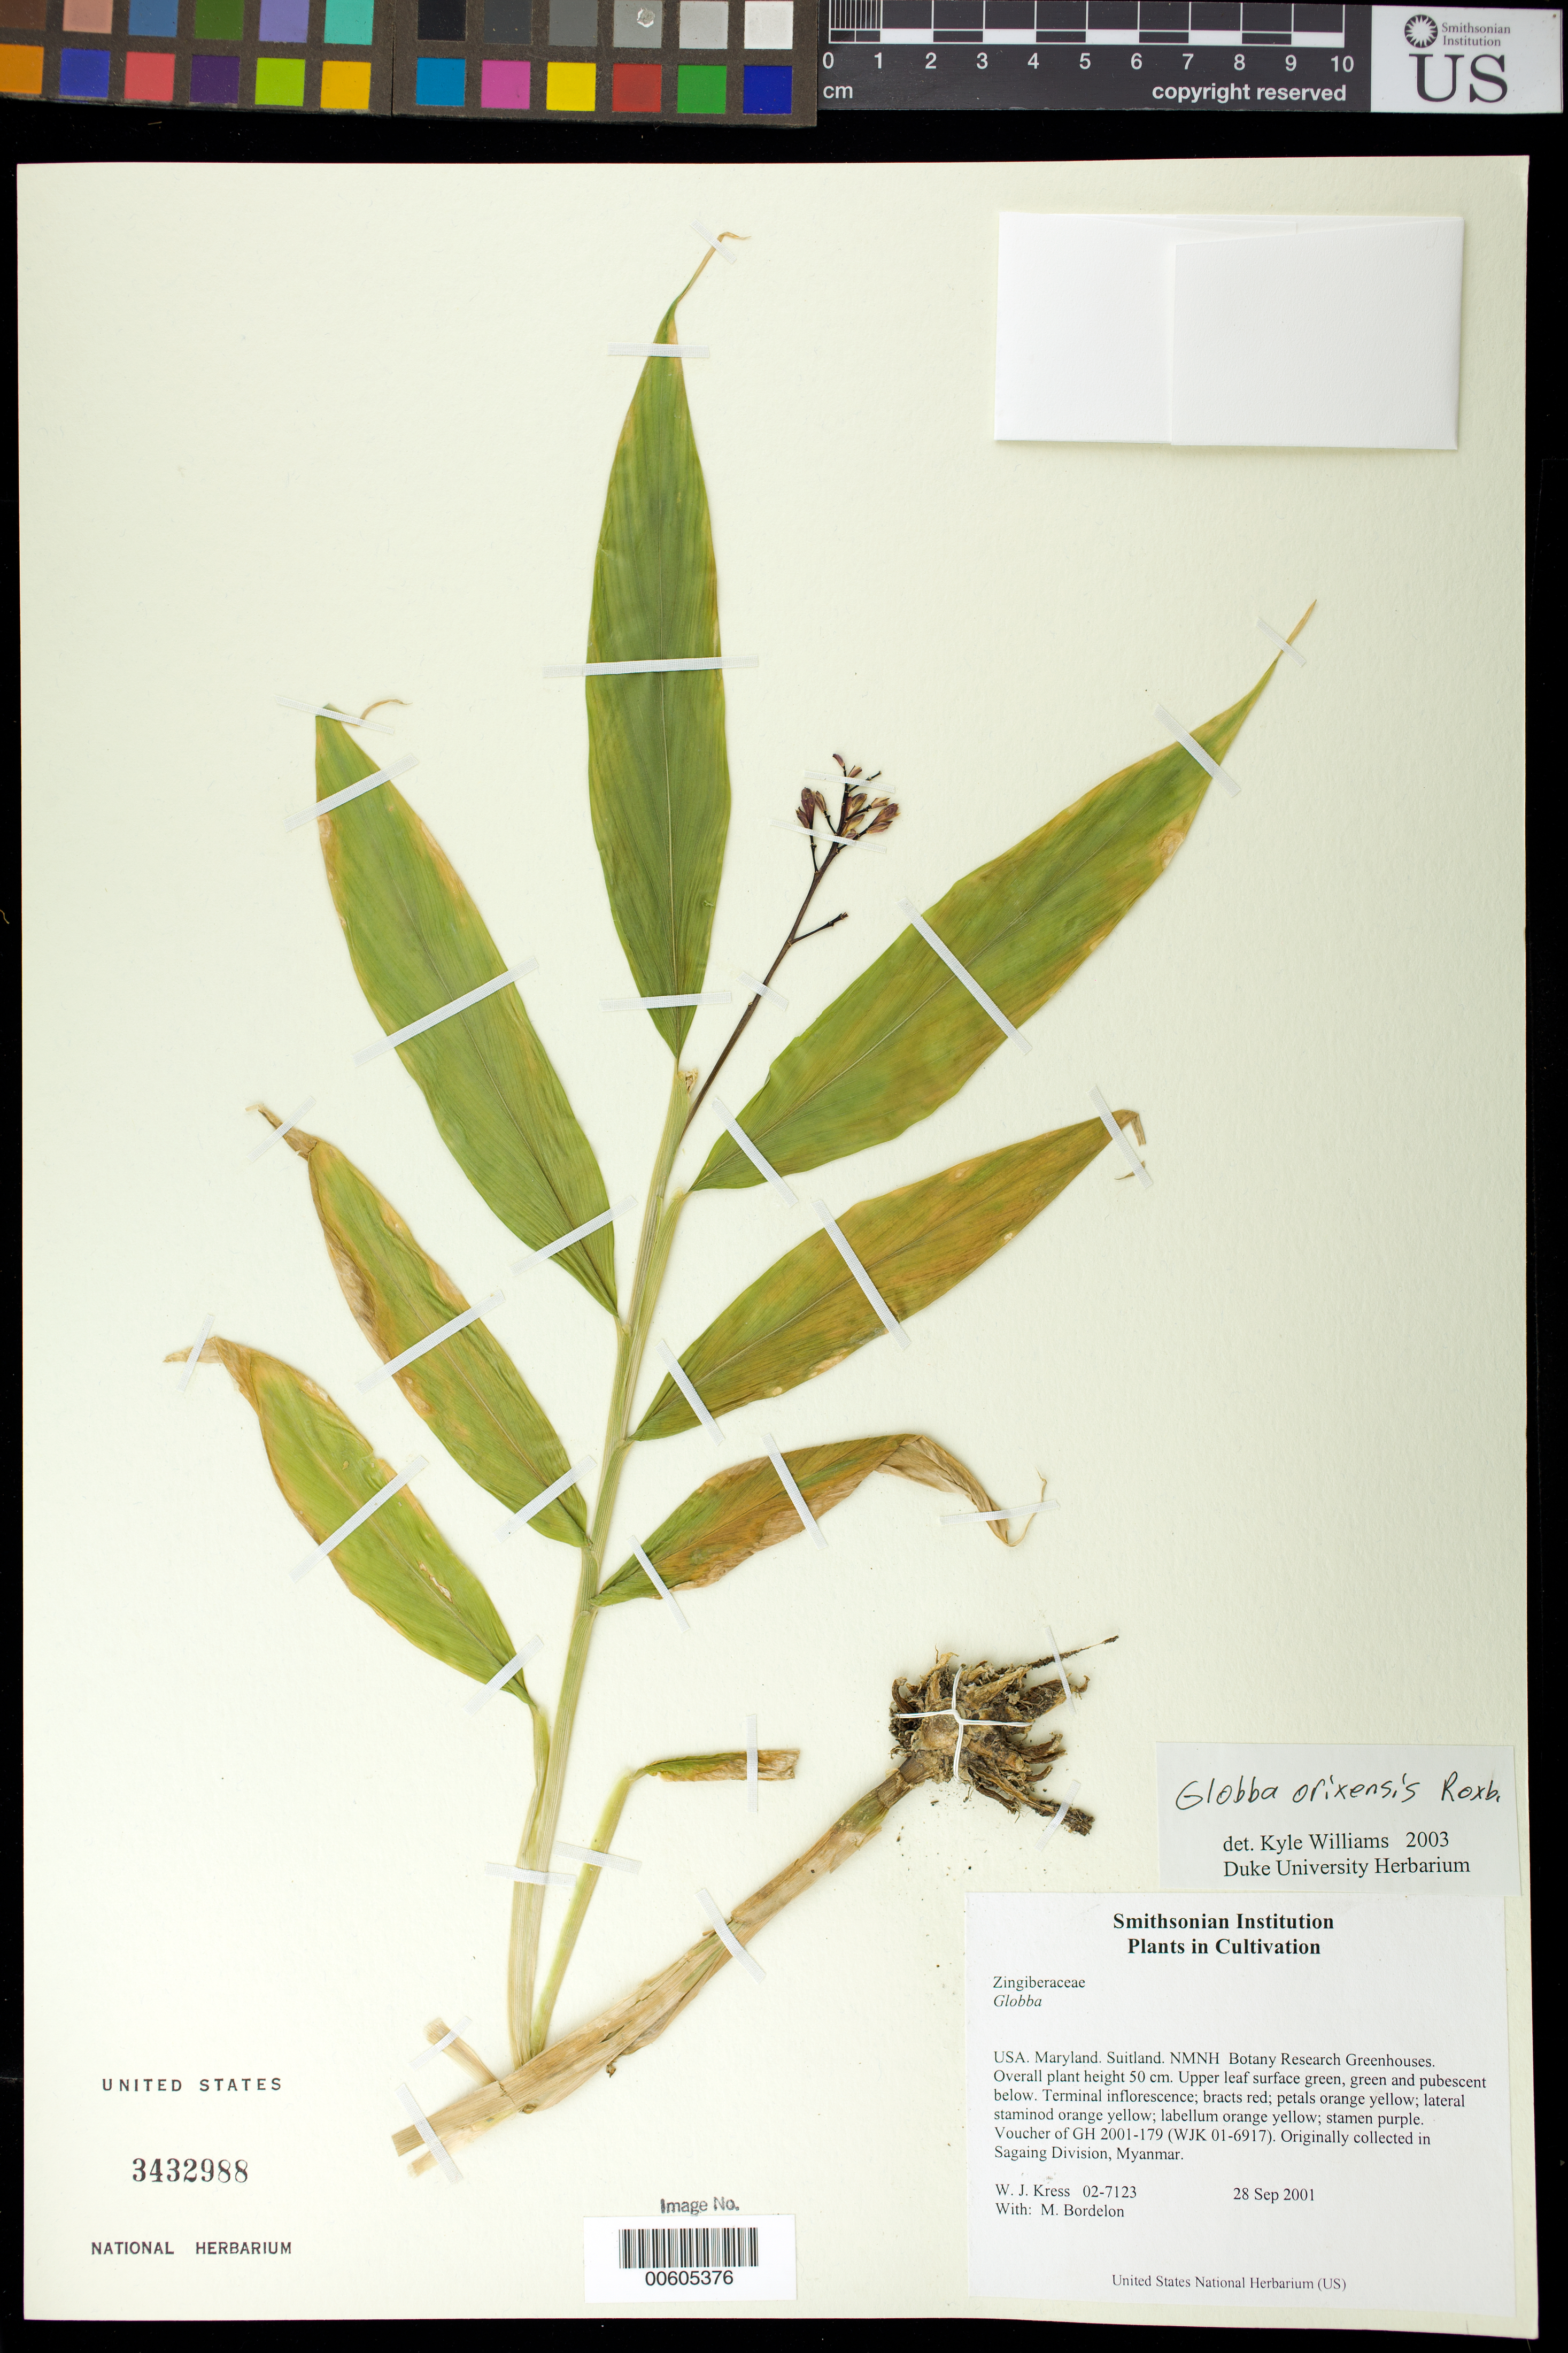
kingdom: Plantae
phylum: Tracheophyta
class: Liliopsida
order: Zingiberales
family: Zingiberaceae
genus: Globba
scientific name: Globba orixensis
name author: Roxb.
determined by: Williams, K. J.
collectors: W. J. Kress & M. Bordelon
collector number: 02-7123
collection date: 2001-09-28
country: United States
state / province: Maryland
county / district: Prince George's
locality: NMNH Botany Research Greenhouses. Suitland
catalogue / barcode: US 3432988